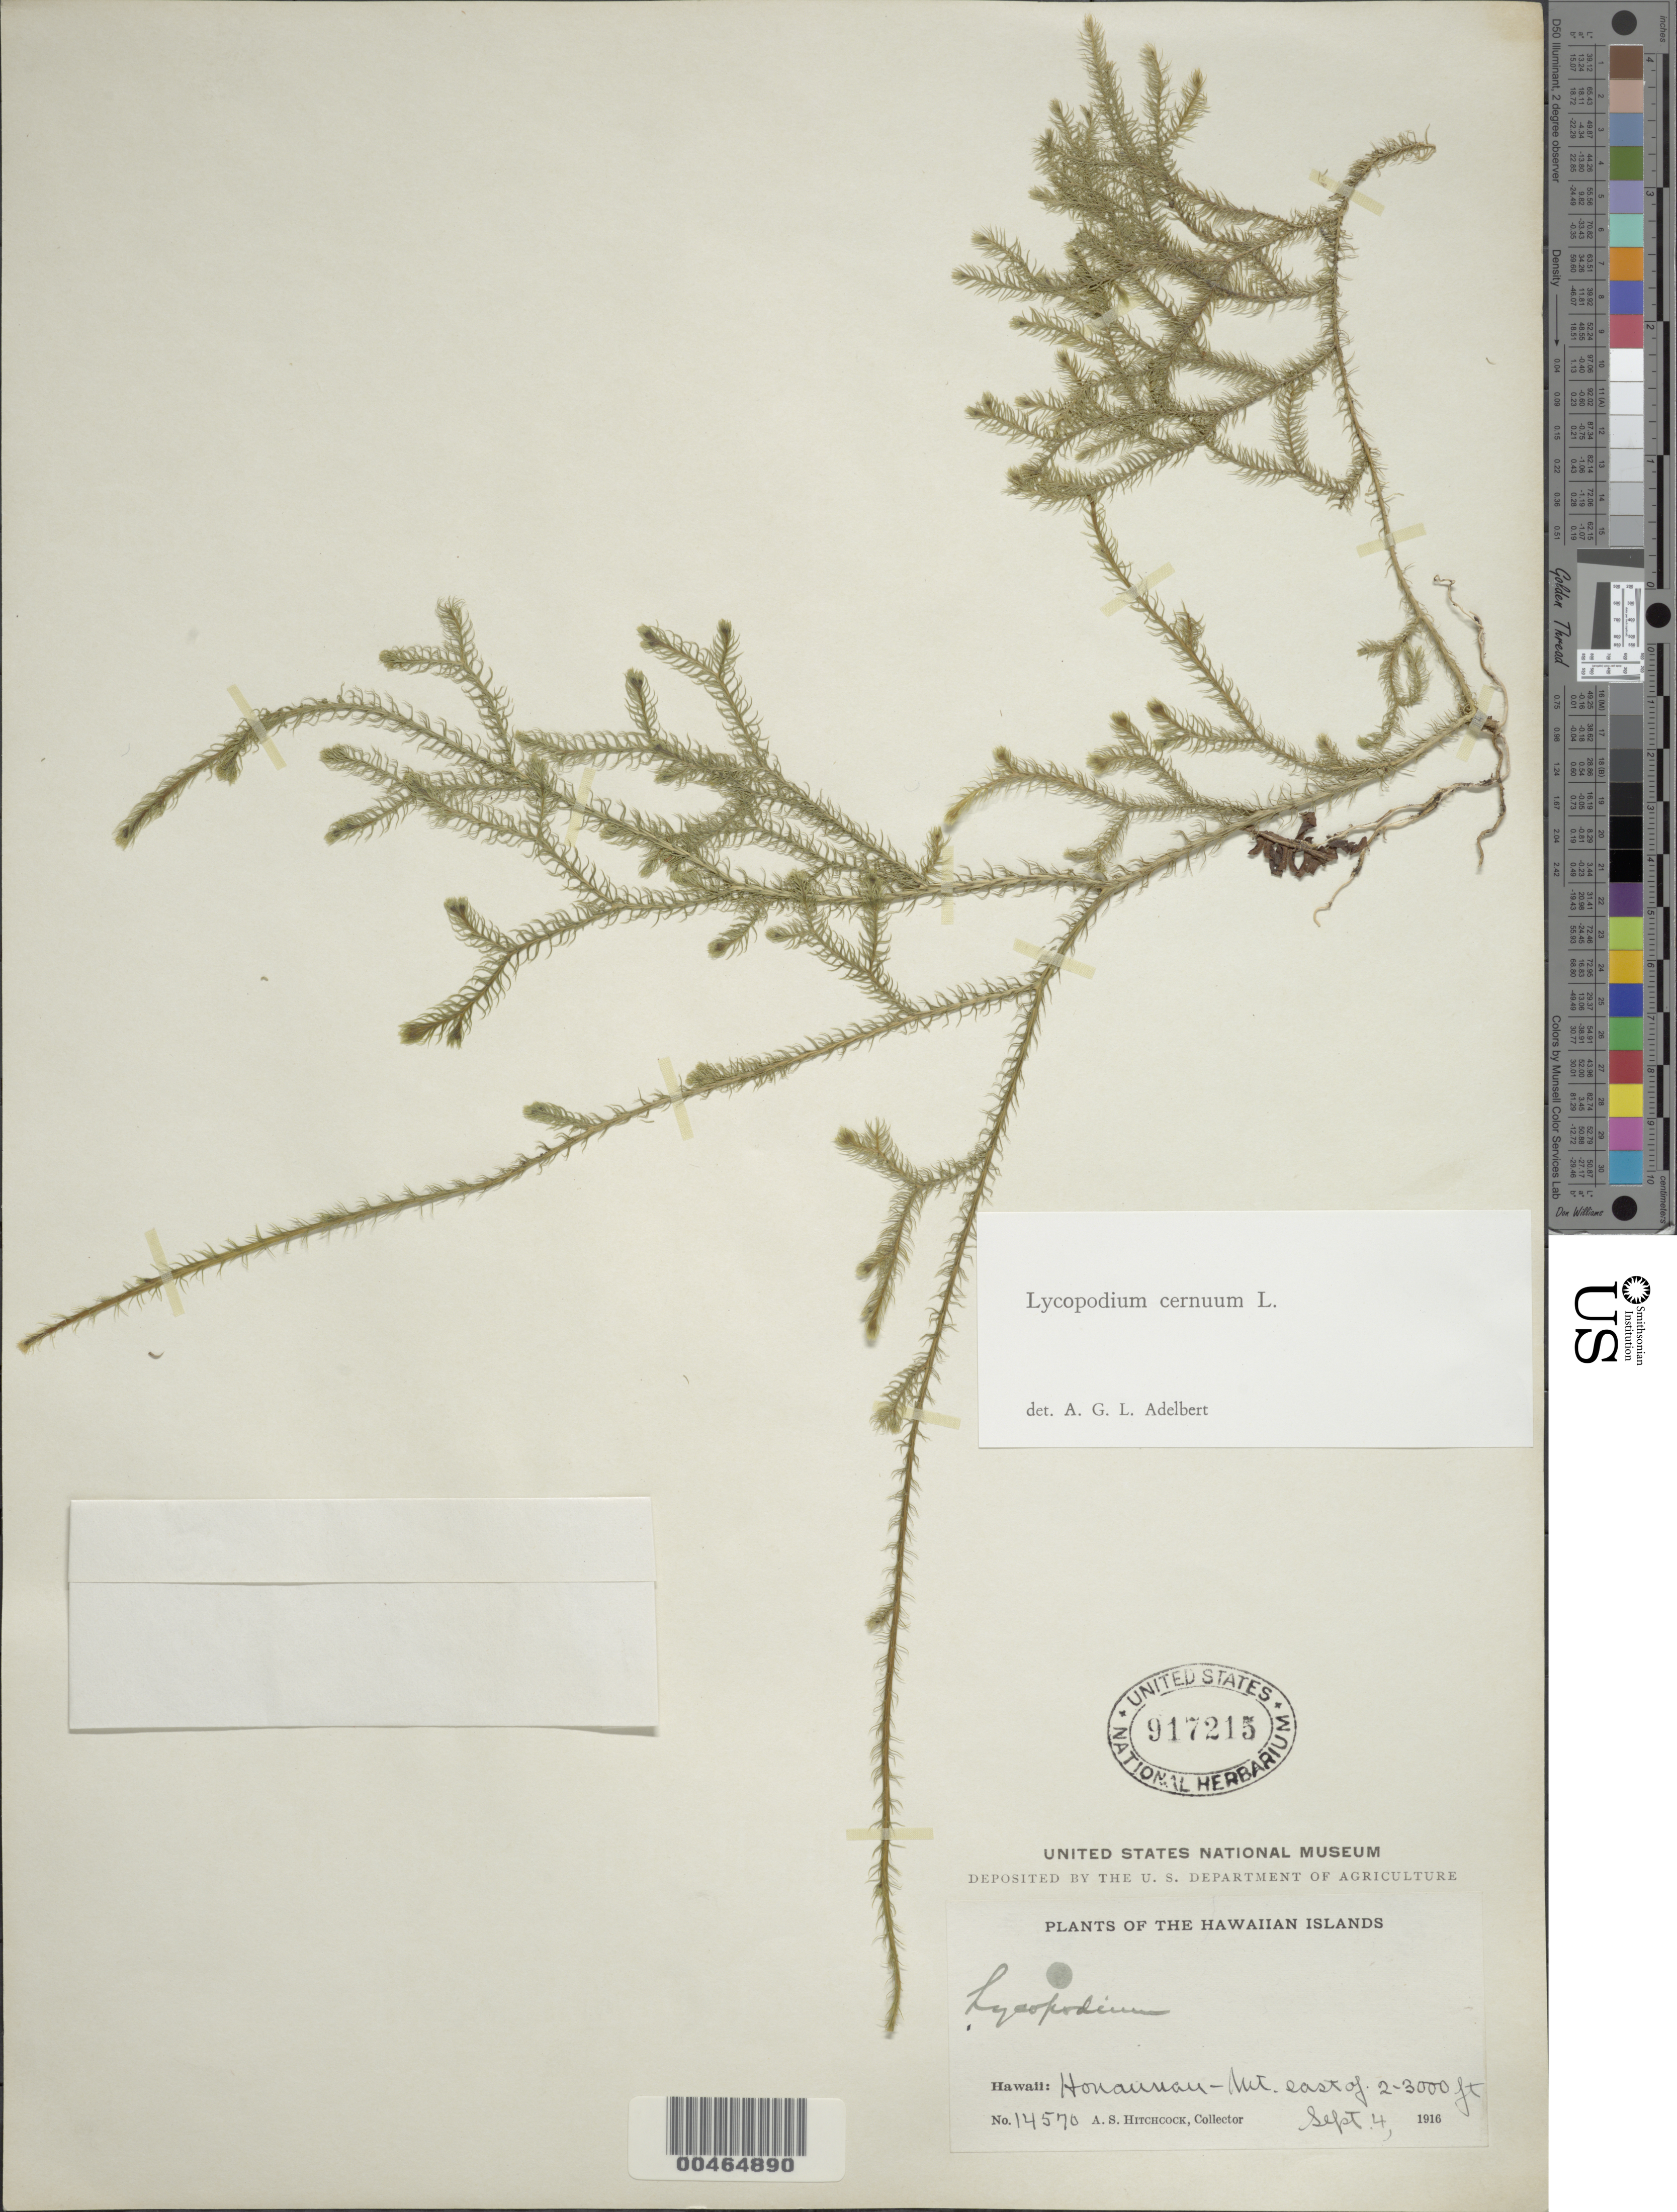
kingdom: Plantae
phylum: Tracheophyta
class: Lycopodiopsida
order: Lycopodiales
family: Lycopodiaceae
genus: Palhinhaea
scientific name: Palhinhaea cernua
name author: (L.) Vasc. & Franco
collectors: A. S. Hitchcock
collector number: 14570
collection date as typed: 4 Sep 1916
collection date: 1916-09-04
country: United States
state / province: Hawaii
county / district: Hawaii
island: Hawaii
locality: Honaunau-Mt. E of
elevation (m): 610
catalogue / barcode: US 917215